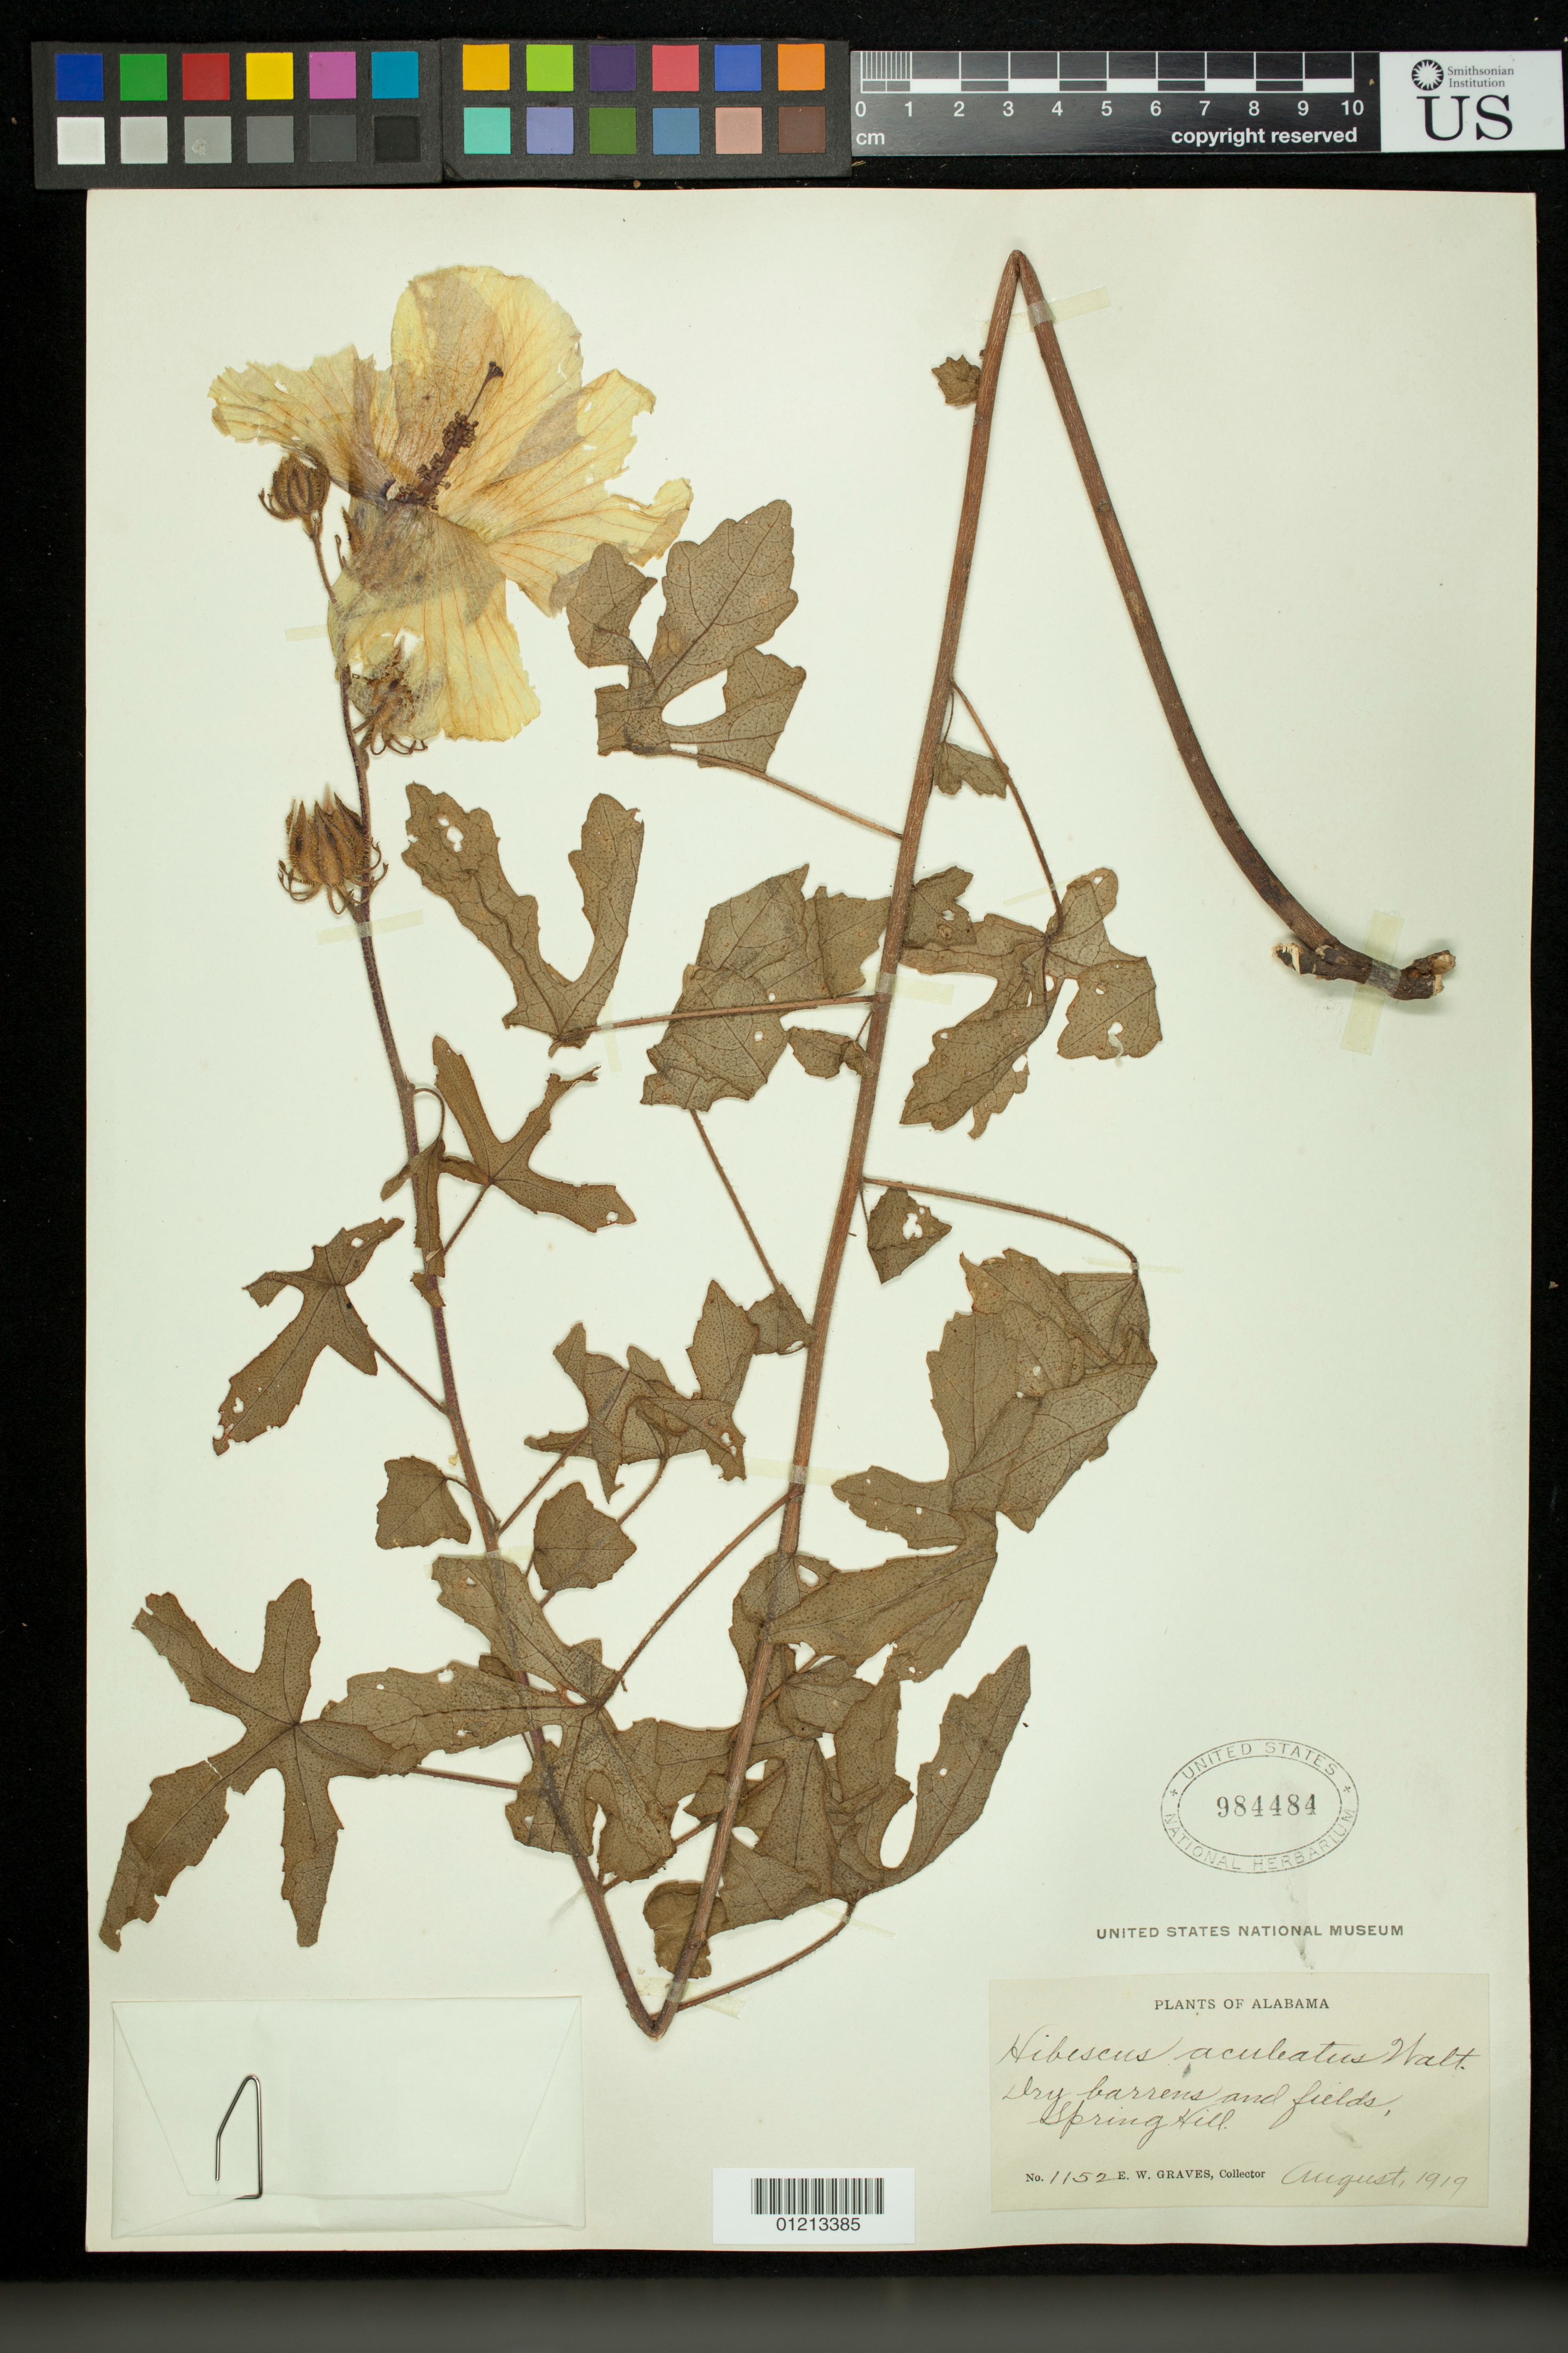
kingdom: Plantae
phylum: Tracheophyta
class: Magnoliopsida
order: Malvales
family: Malvaceae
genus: Sabdariffa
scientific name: Sabdariffa aculeata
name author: (Walter) M.M. Hanes & R.L. Barrett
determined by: Dorr, Laurence J., Curator (BOT), Smithsonian Institution - National Museum of Natural History (UNITED STATES)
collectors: E. Graves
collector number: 1152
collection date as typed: Aug 1919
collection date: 1919-08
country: United States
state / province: Alabama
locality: Dry barrens and fields, Spring Hill.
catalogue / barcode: US 984484